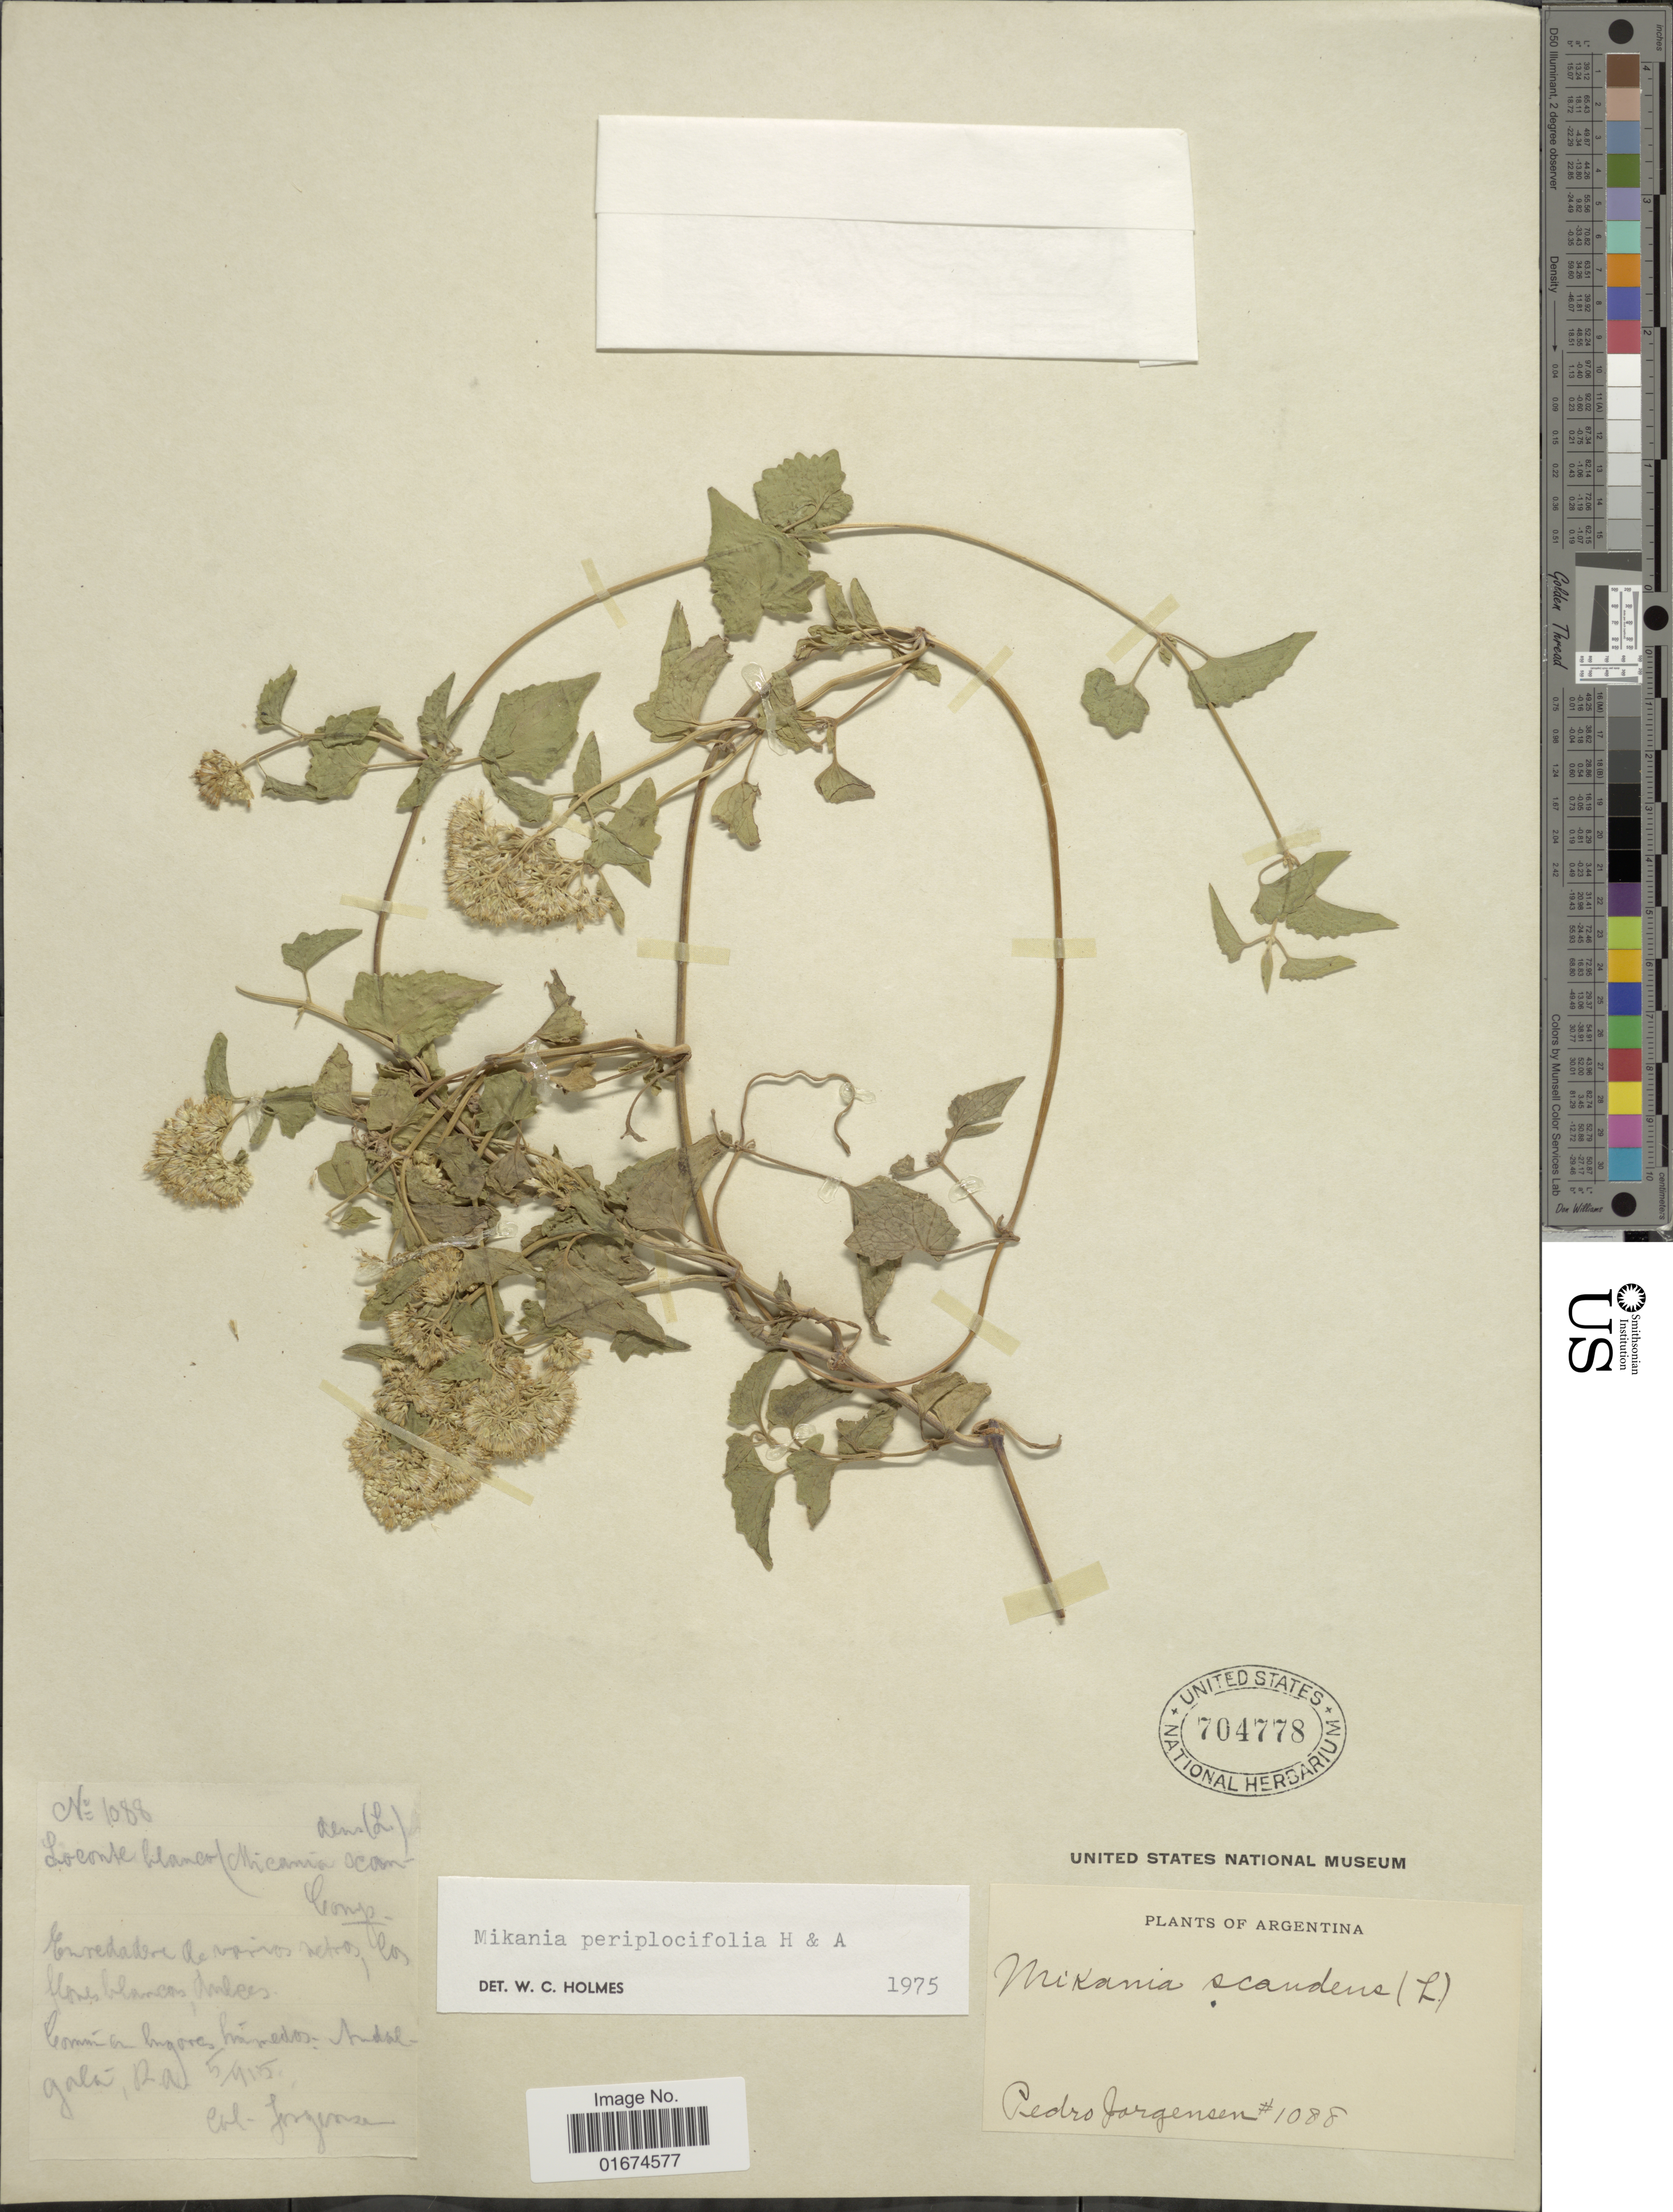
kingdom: Plantae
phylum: Tracheophyta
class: Magnoliopsida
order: Asterales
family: Asteraceae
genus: Mikania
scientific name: Mikania periplocifolia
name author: Hook. & Arn.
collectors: P. Jörgensen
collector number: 1088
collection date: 1915-05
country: Argentina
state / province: Catamarca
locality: Andalgala, RA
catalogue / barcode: US 704778